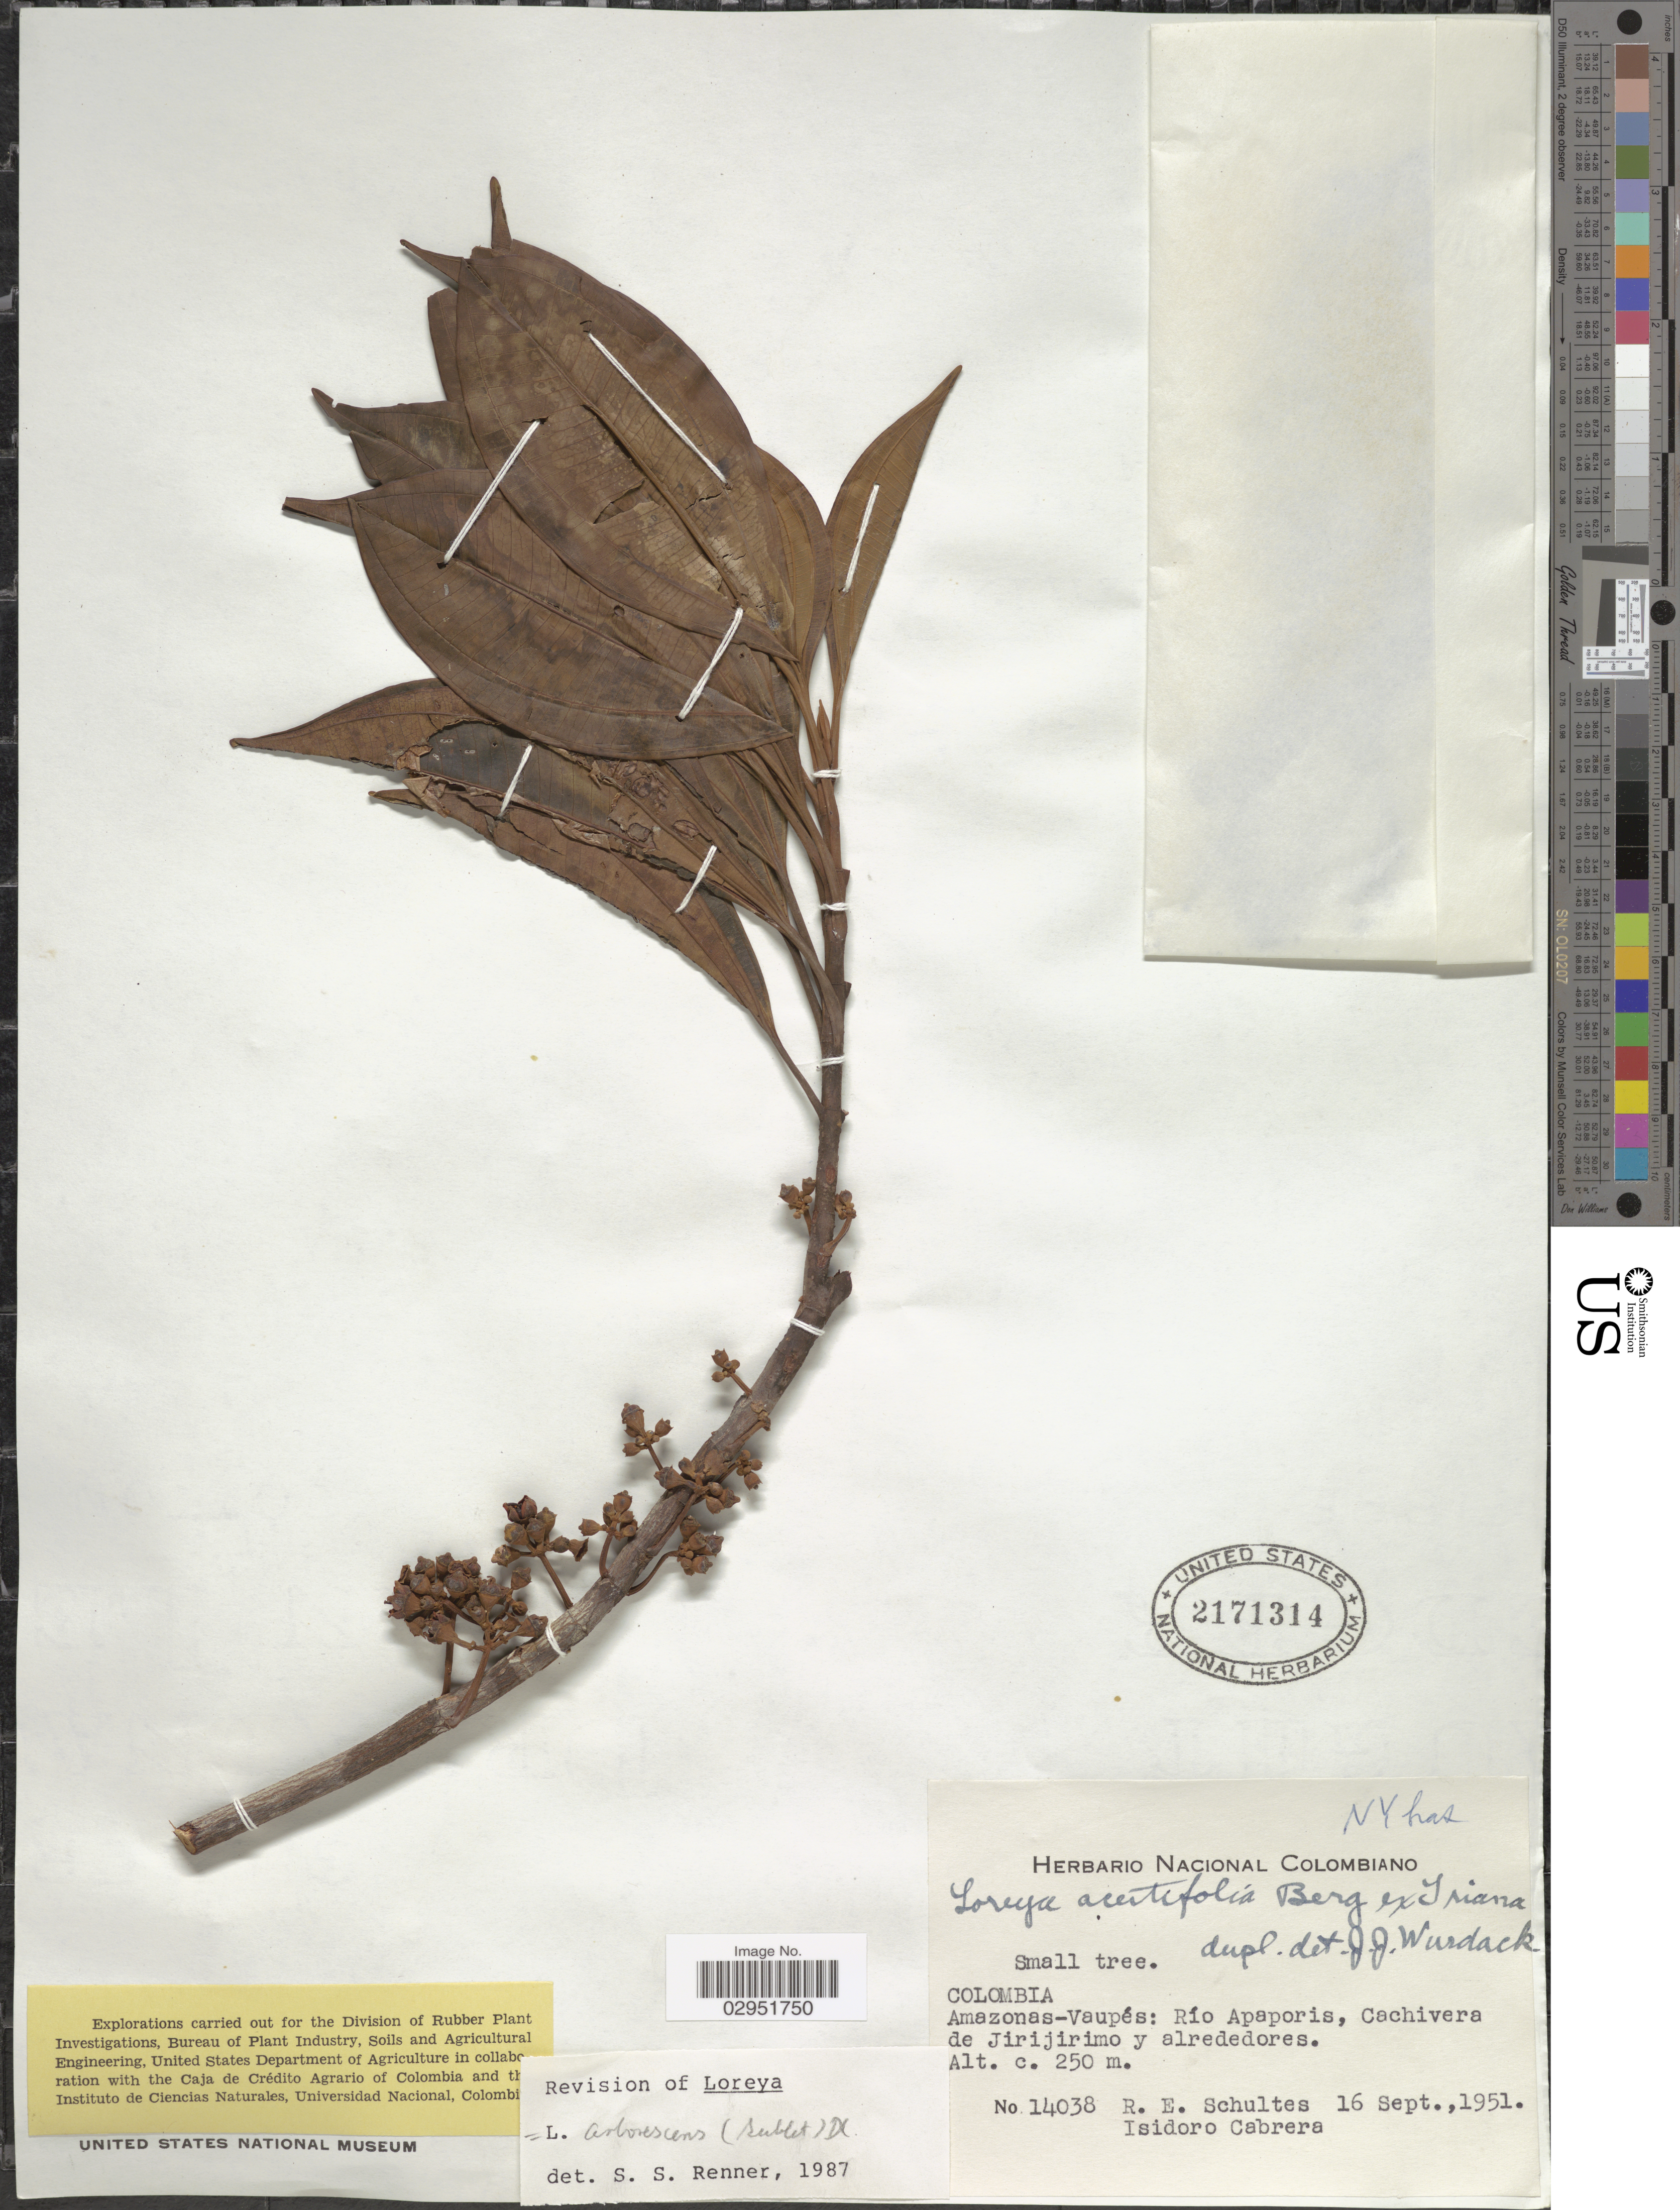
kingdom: Plantae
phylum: Tracheophyta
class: Magnoliopsida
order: Myrtales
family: Melastomataceae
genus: Bellucia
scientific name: Bellucia arborescens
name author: (Aubl.) Baill.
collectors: R. E. Schultes & I. Cabrera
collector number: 14038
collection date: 1951-09-16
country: Colombia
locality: Amazonas-Vaupés: Río Apaporis, Cachivera de Jirijirimo y alrededores.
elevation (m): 250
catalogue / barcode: US 2171314